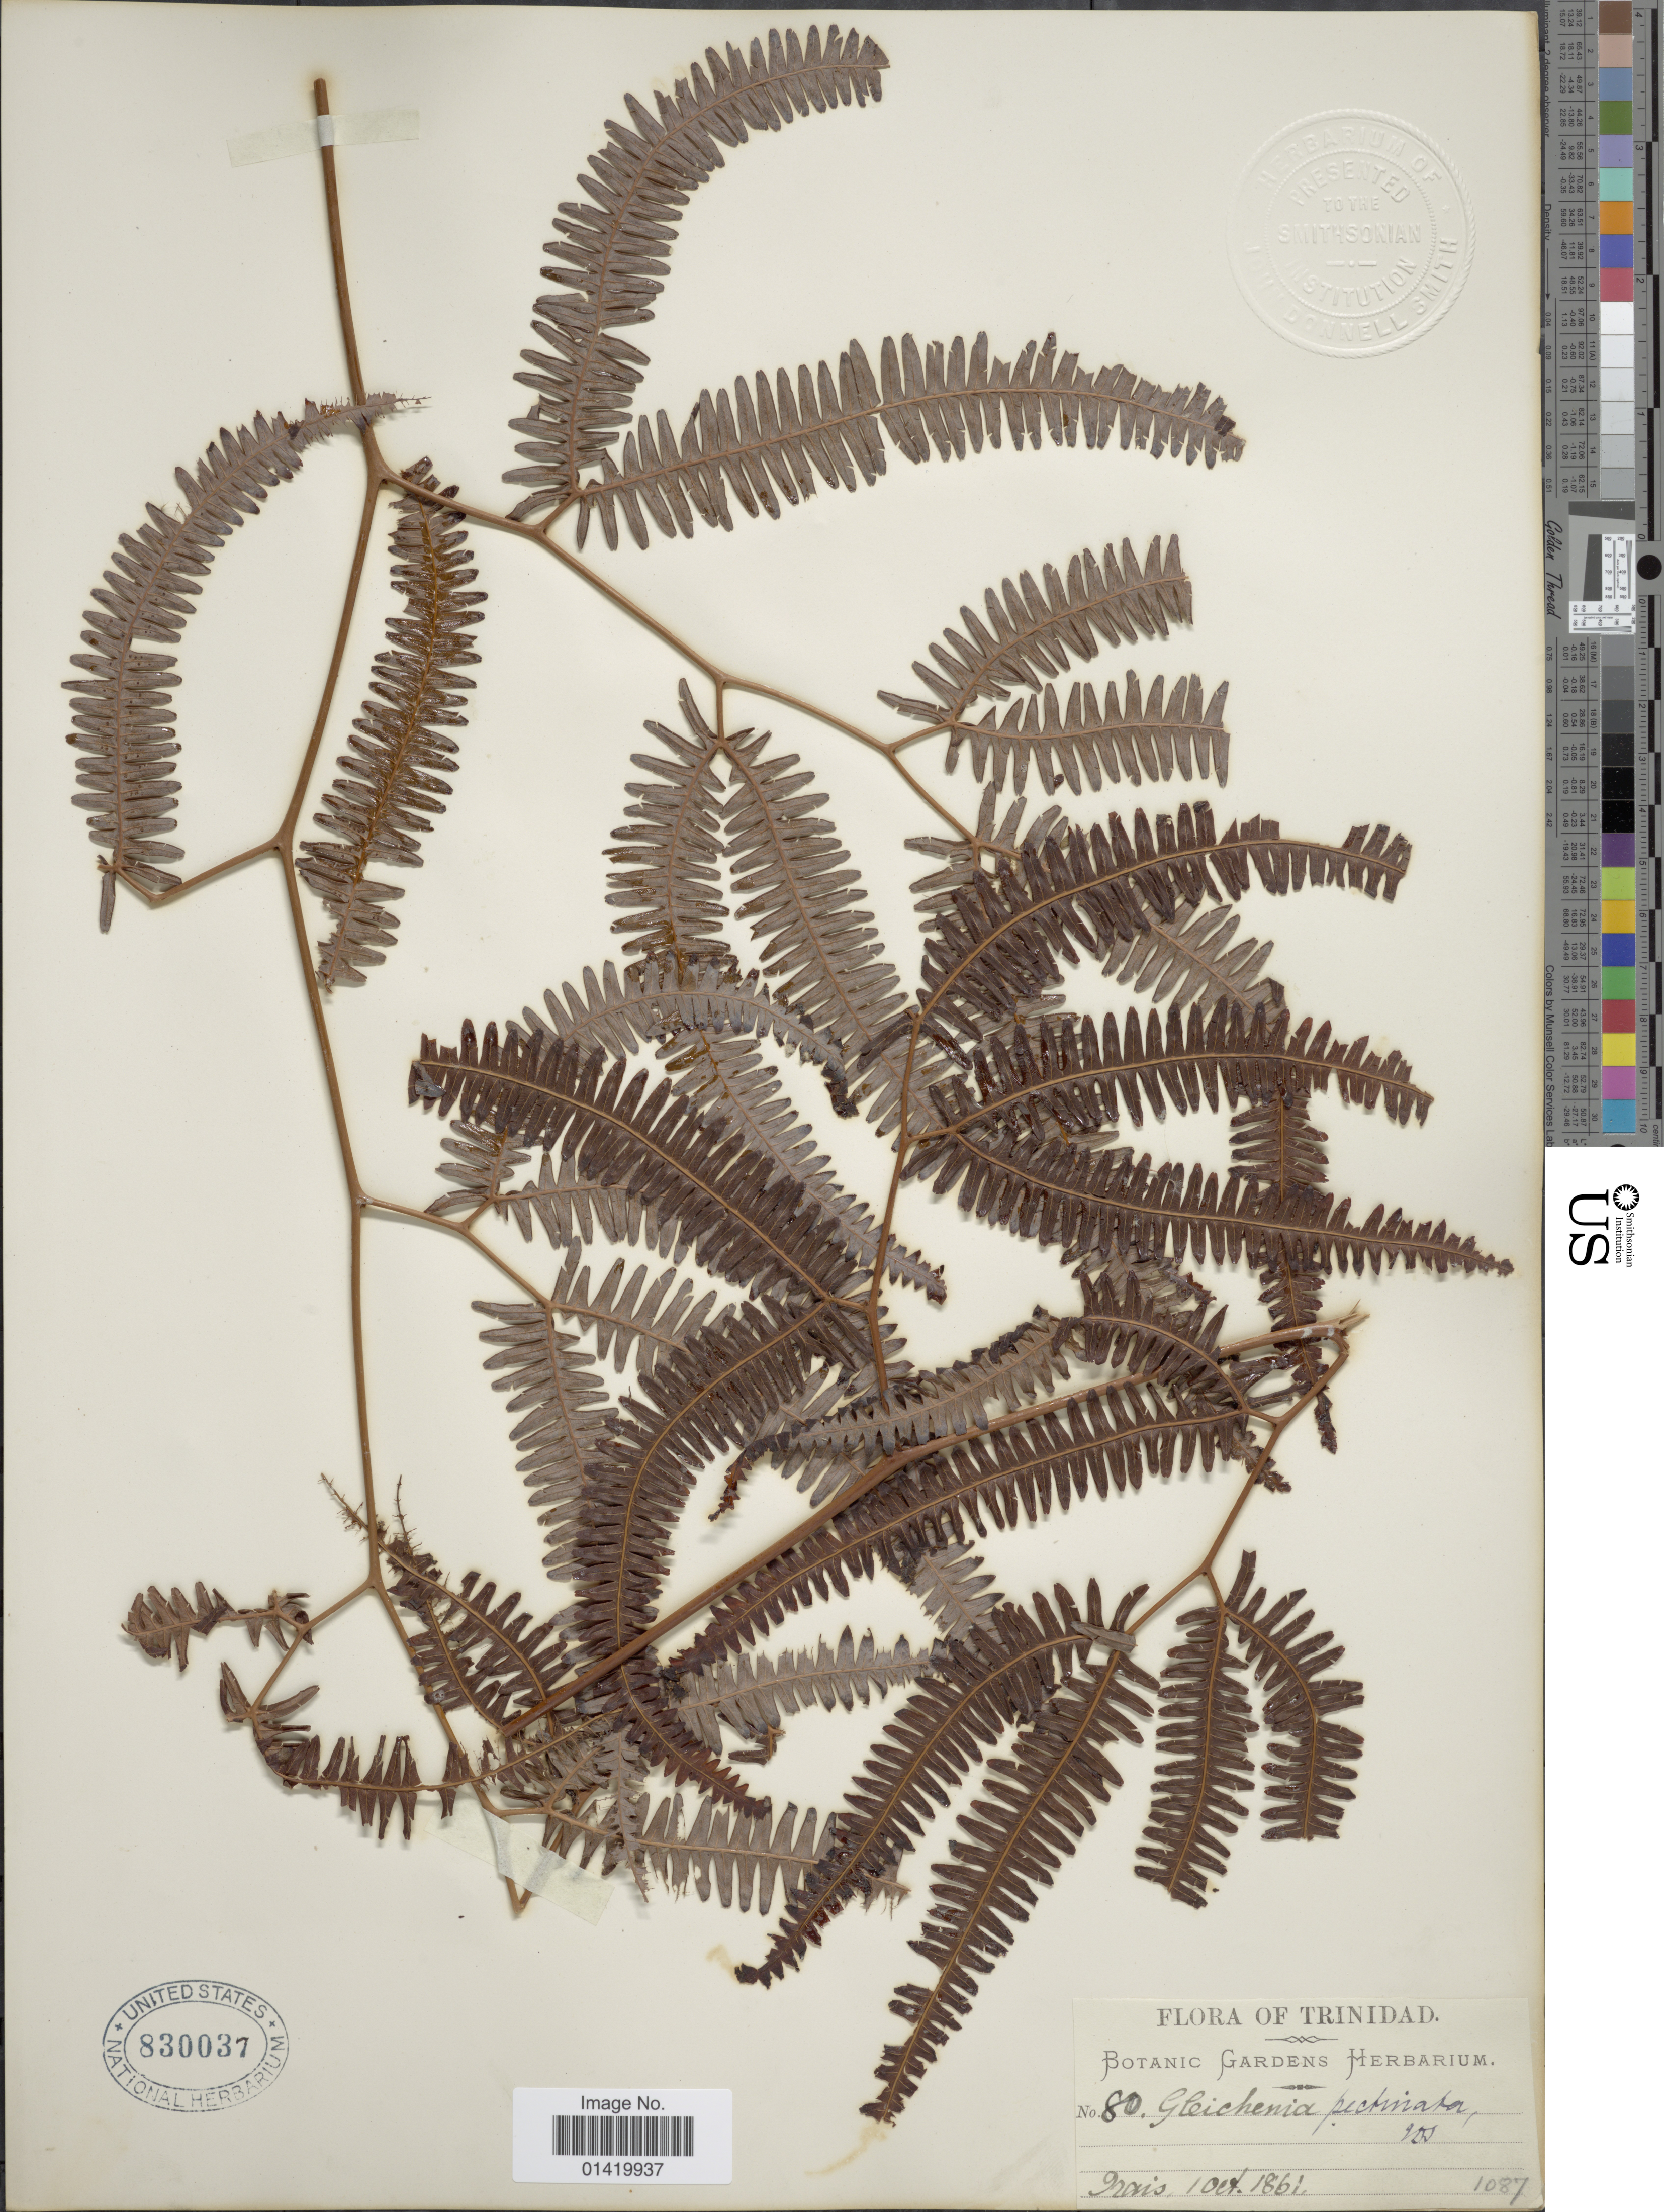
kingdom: Plantae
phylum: Tracheophyta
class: Polypodiopsida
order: Gleicheniales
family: Gleicheniaceae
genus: Gleichenella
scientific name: Gleichenella pectinata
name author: (Willd.) Ching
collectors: Botanic Gardens Herbarium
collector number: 80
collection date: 1861-10-10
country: Trinidad and Tobago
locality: Trinidad, Nais [interpreted]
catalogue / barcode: US 830037